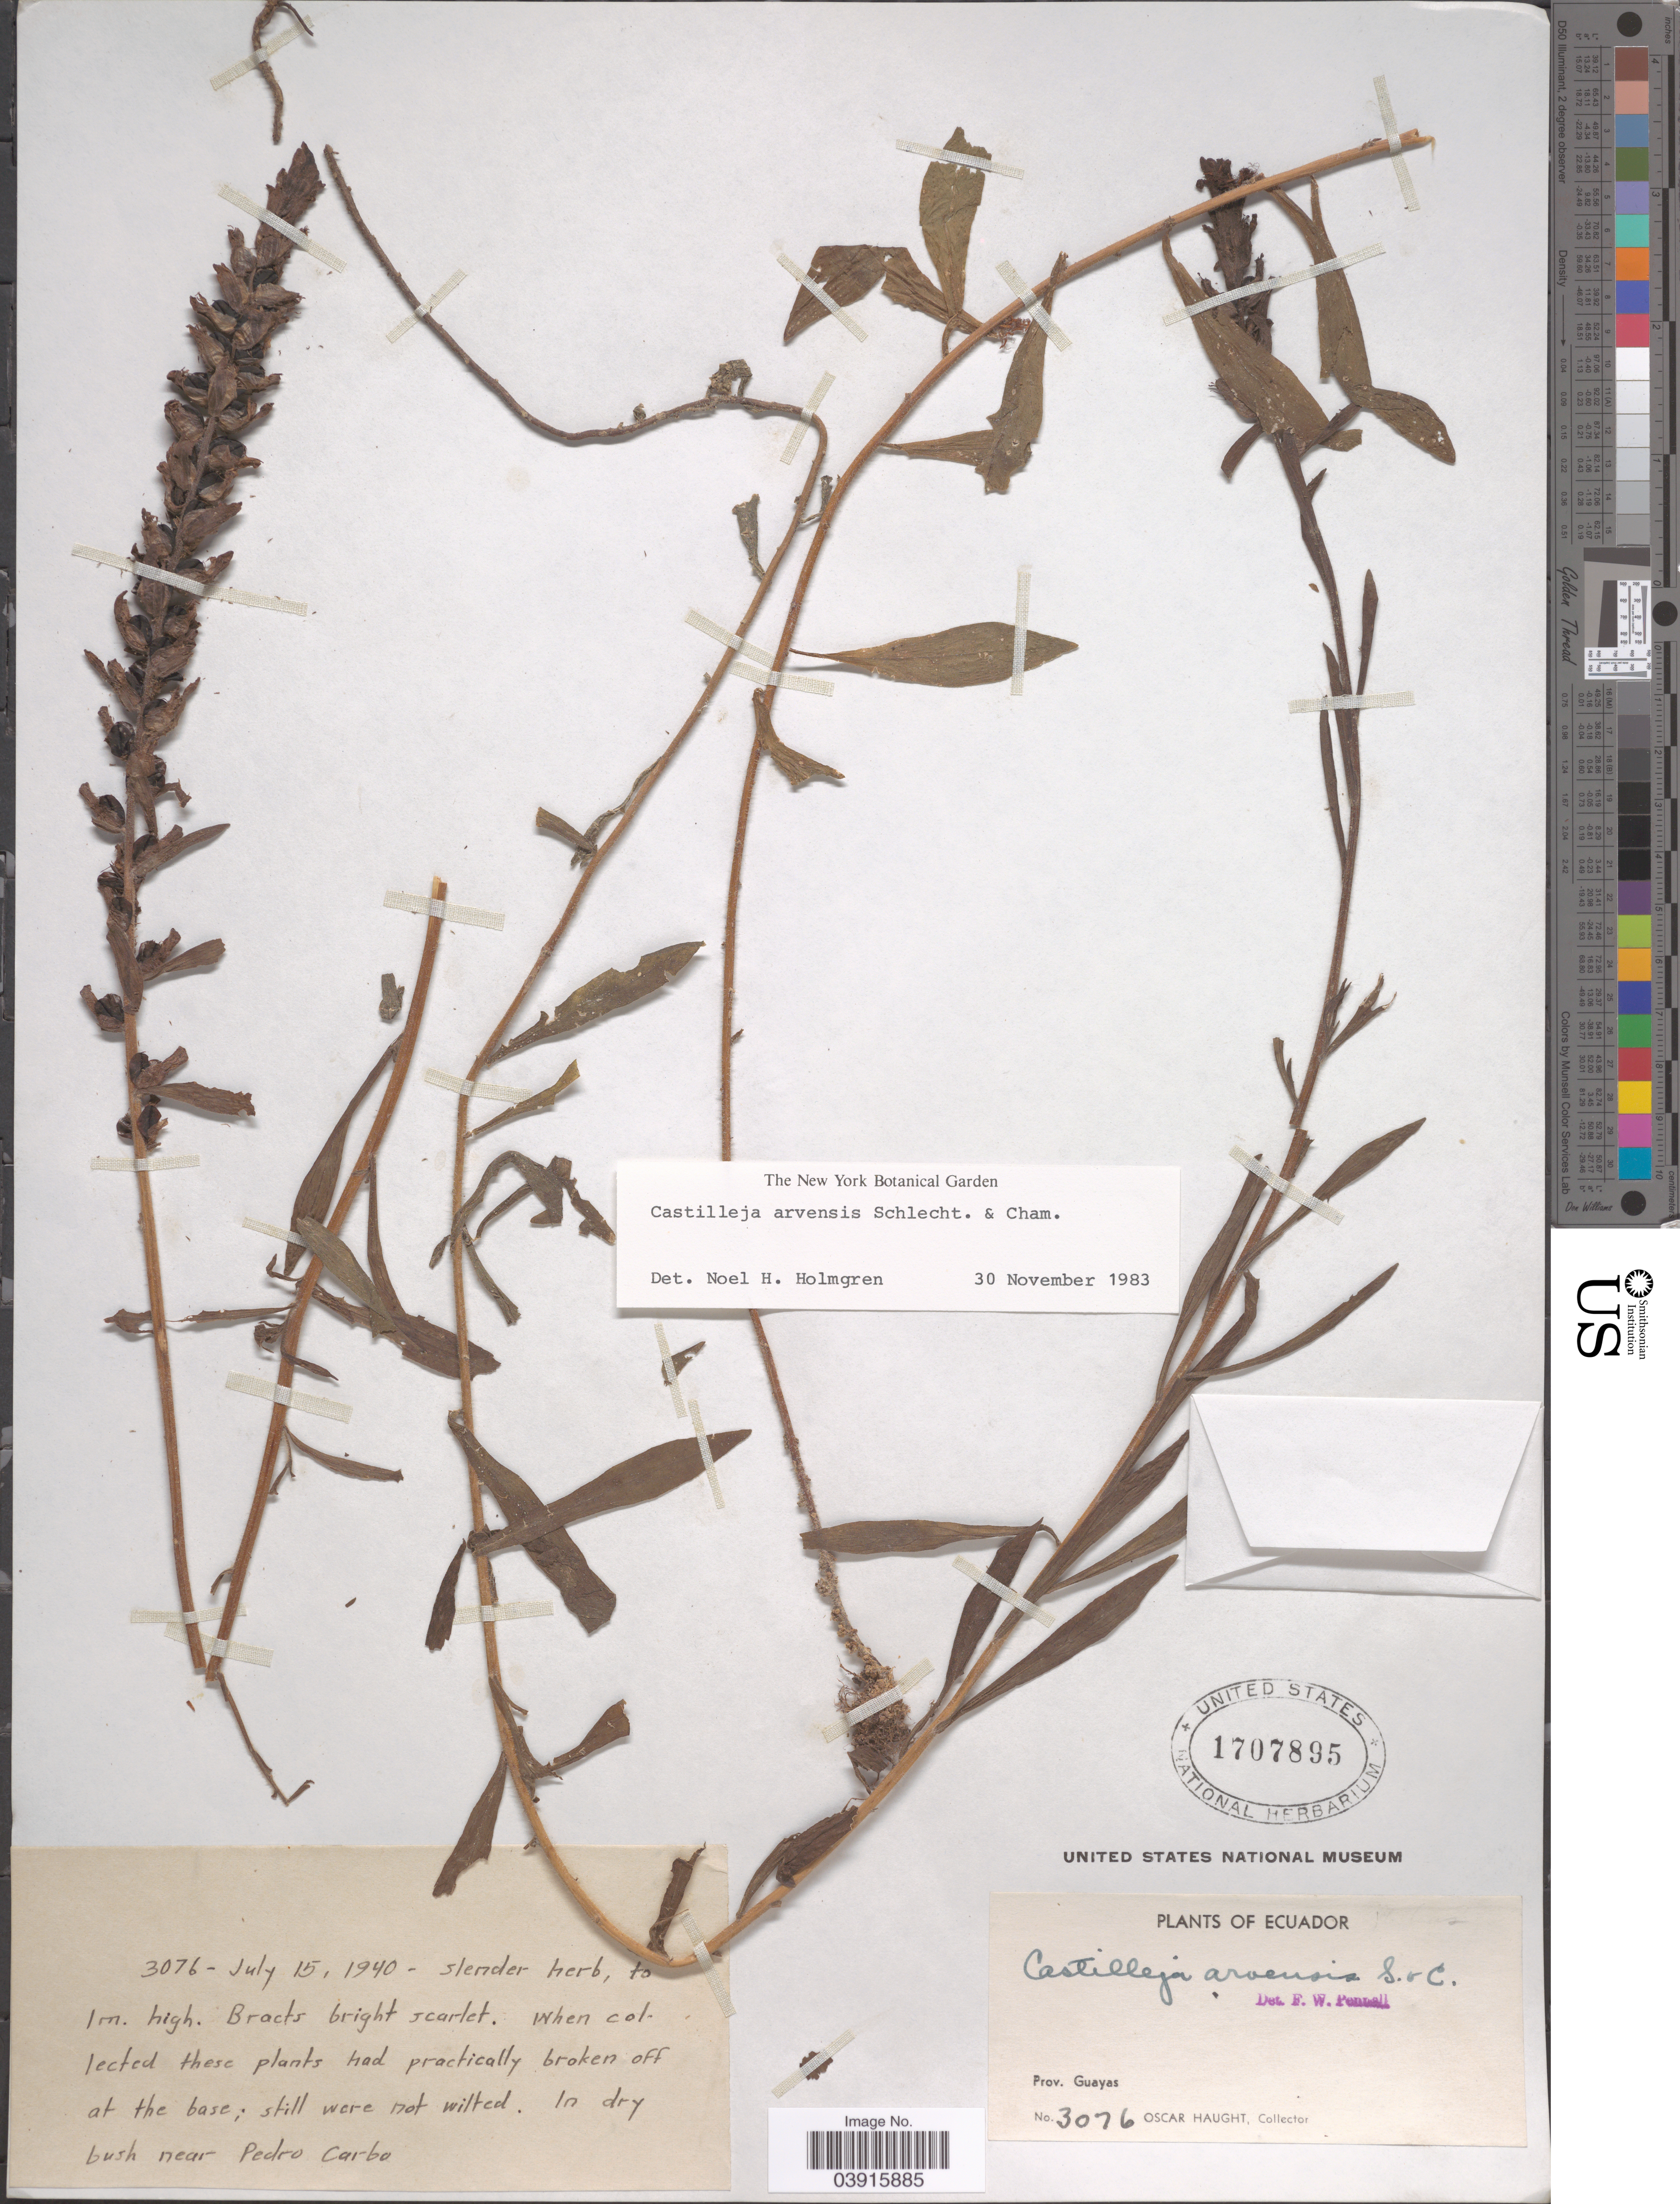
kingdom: Plantae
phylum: Tracheophyta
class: Magnoliopsida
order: Lamiales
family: Orobanchaceae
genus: Castilleja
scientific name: Castilleja arvensis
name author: Schltdl. & Cham.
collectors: O. L. Haught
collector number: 3076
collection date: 1940-07-15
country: Ecuador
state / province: Guayas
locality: In dry bush near Pedro Carbo.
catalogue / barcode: US 1707895